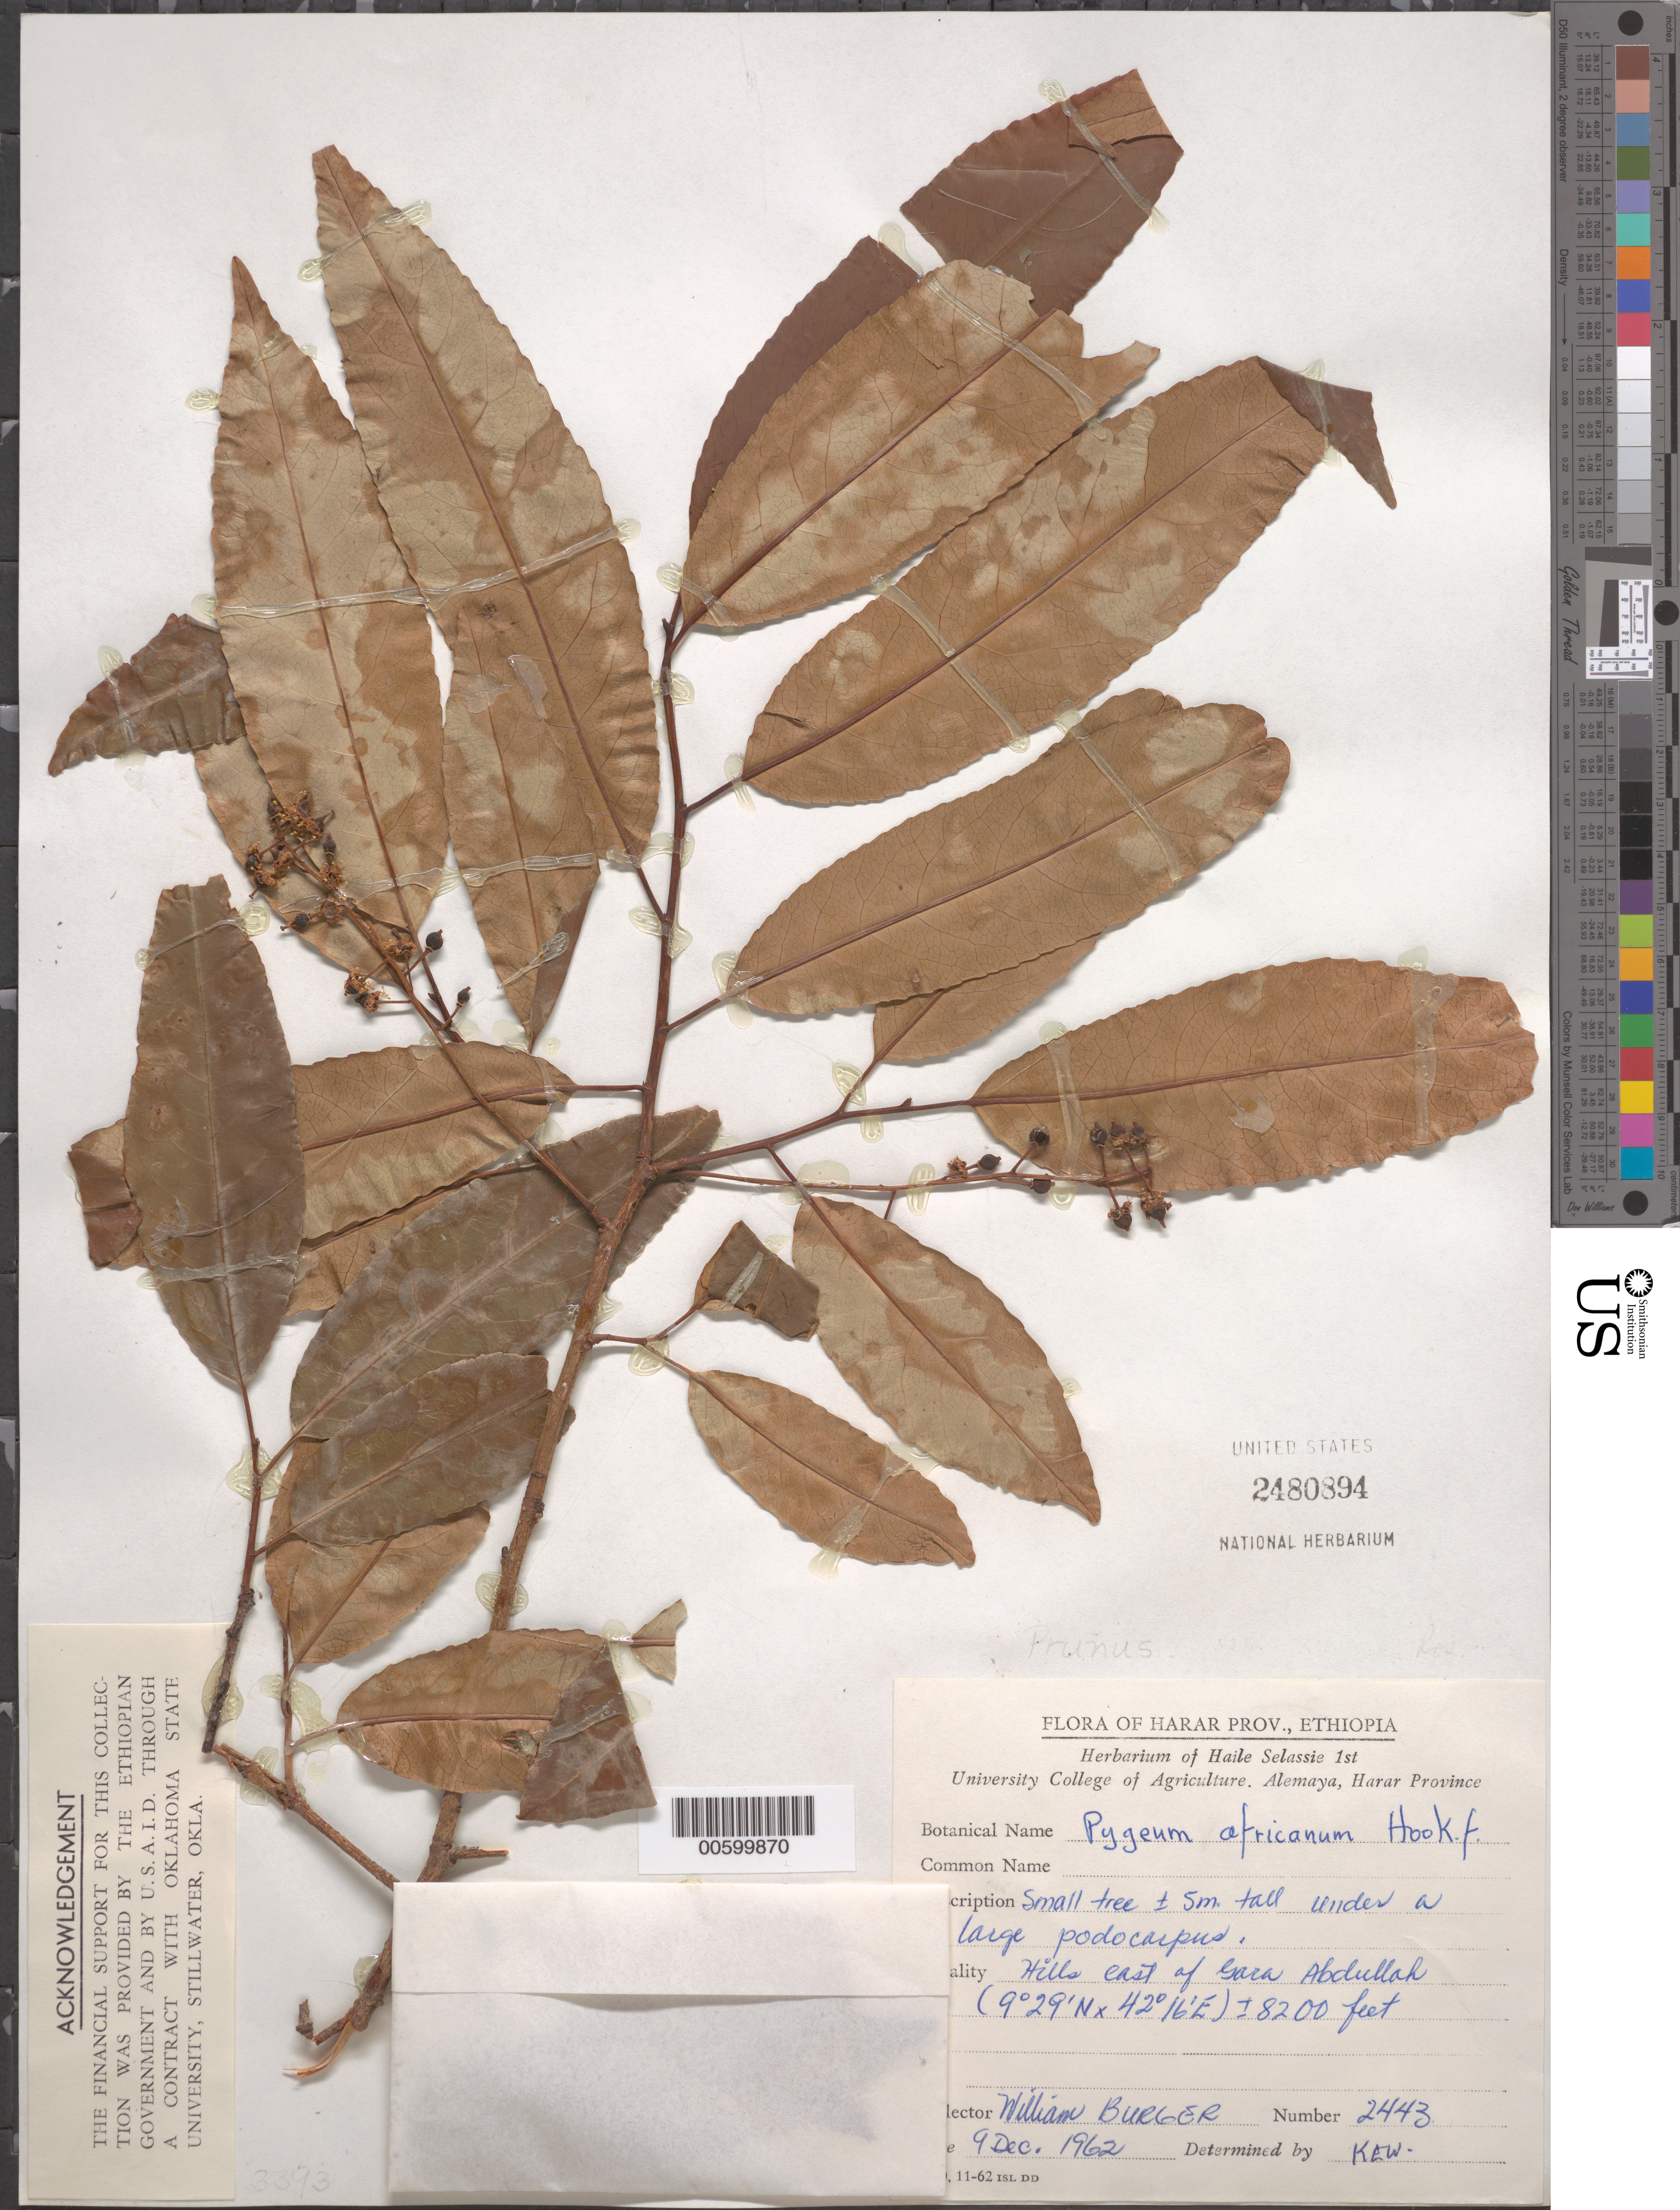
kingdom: Plantae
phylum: Tracheophyta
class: Magnoliopsida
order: Rosales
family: Rosaceae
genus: Prunus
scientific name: Prunus africana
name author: (Hook. f.) Kalkman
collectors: W. Burger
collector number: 2443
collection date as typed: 09 Dec 1962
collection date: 1962-12-09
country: Ethiopia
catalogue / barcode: US 2480894